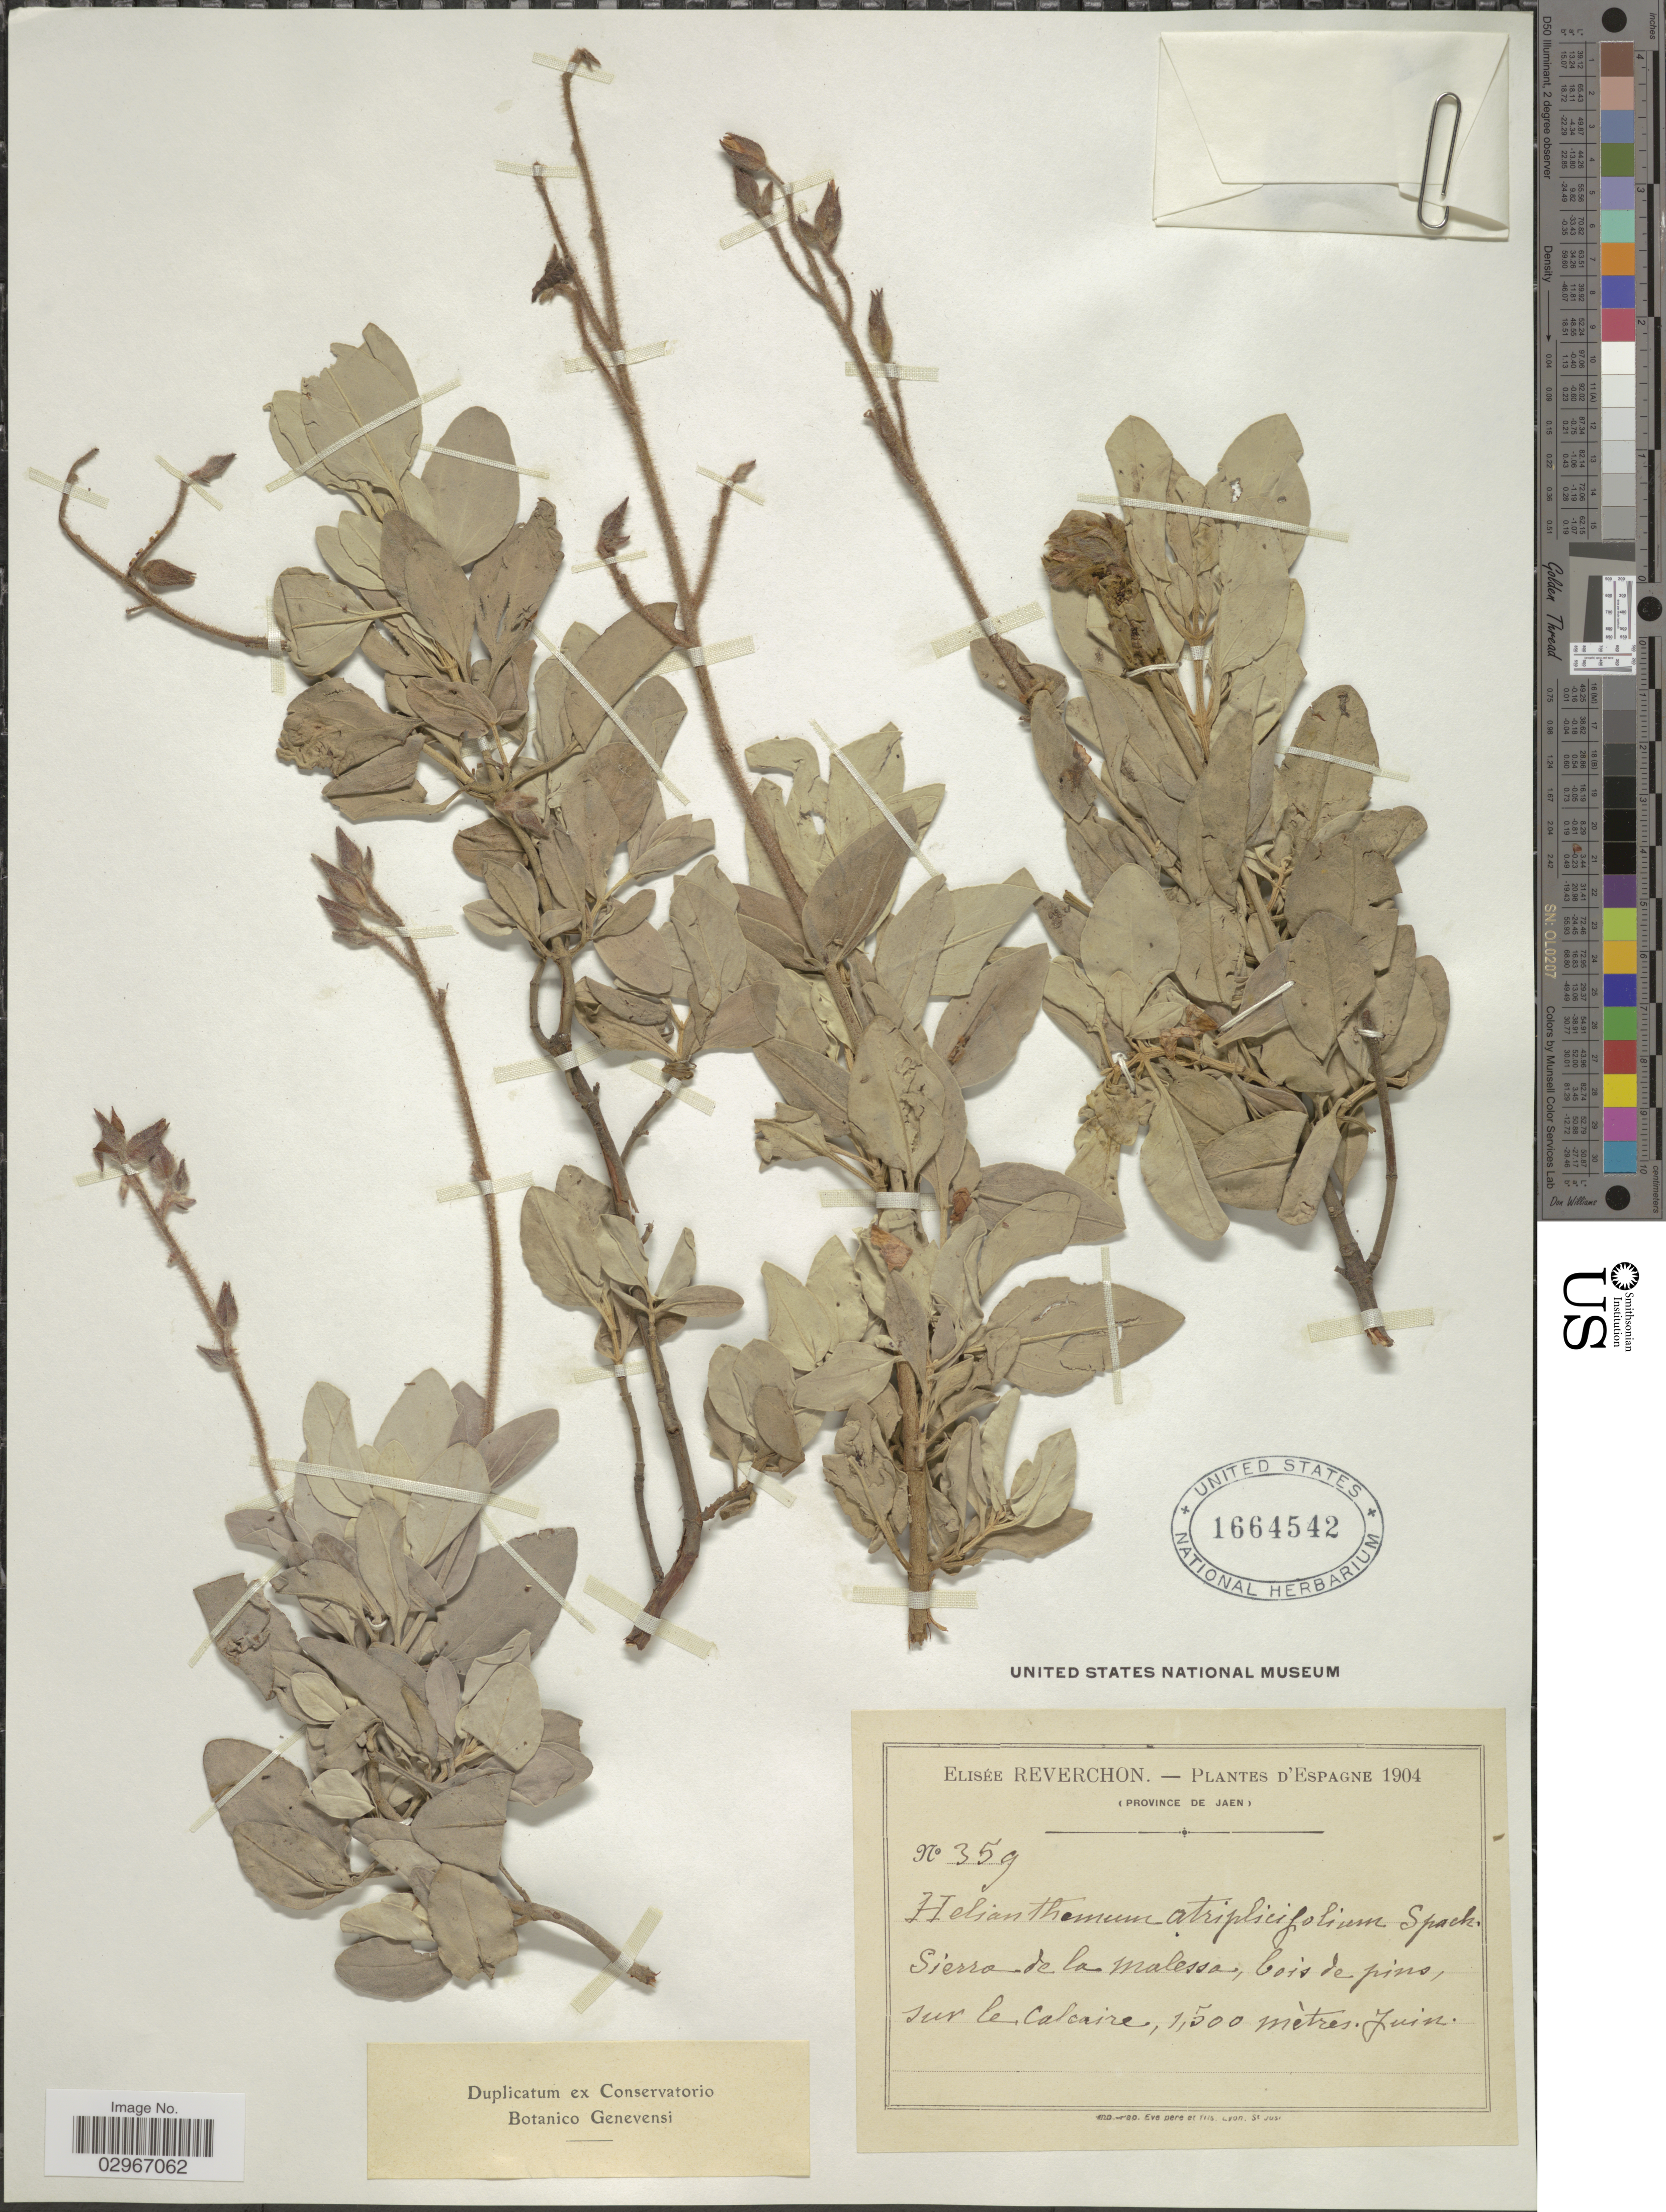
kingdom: Plantae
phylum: Tracheophyta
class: Magnoliopsida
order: Malvales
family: Cistaceae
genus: Helianthemum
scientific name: Helianthemum atriplicifolium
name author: (Lam.) Willd.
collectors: E. Reverchon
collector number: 359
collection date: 1904-06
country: Spain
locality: Province de Jaen. Sierra de la Malessa, bois de pins, sur le calcaire.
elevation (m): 1500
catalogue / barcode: US 1664542